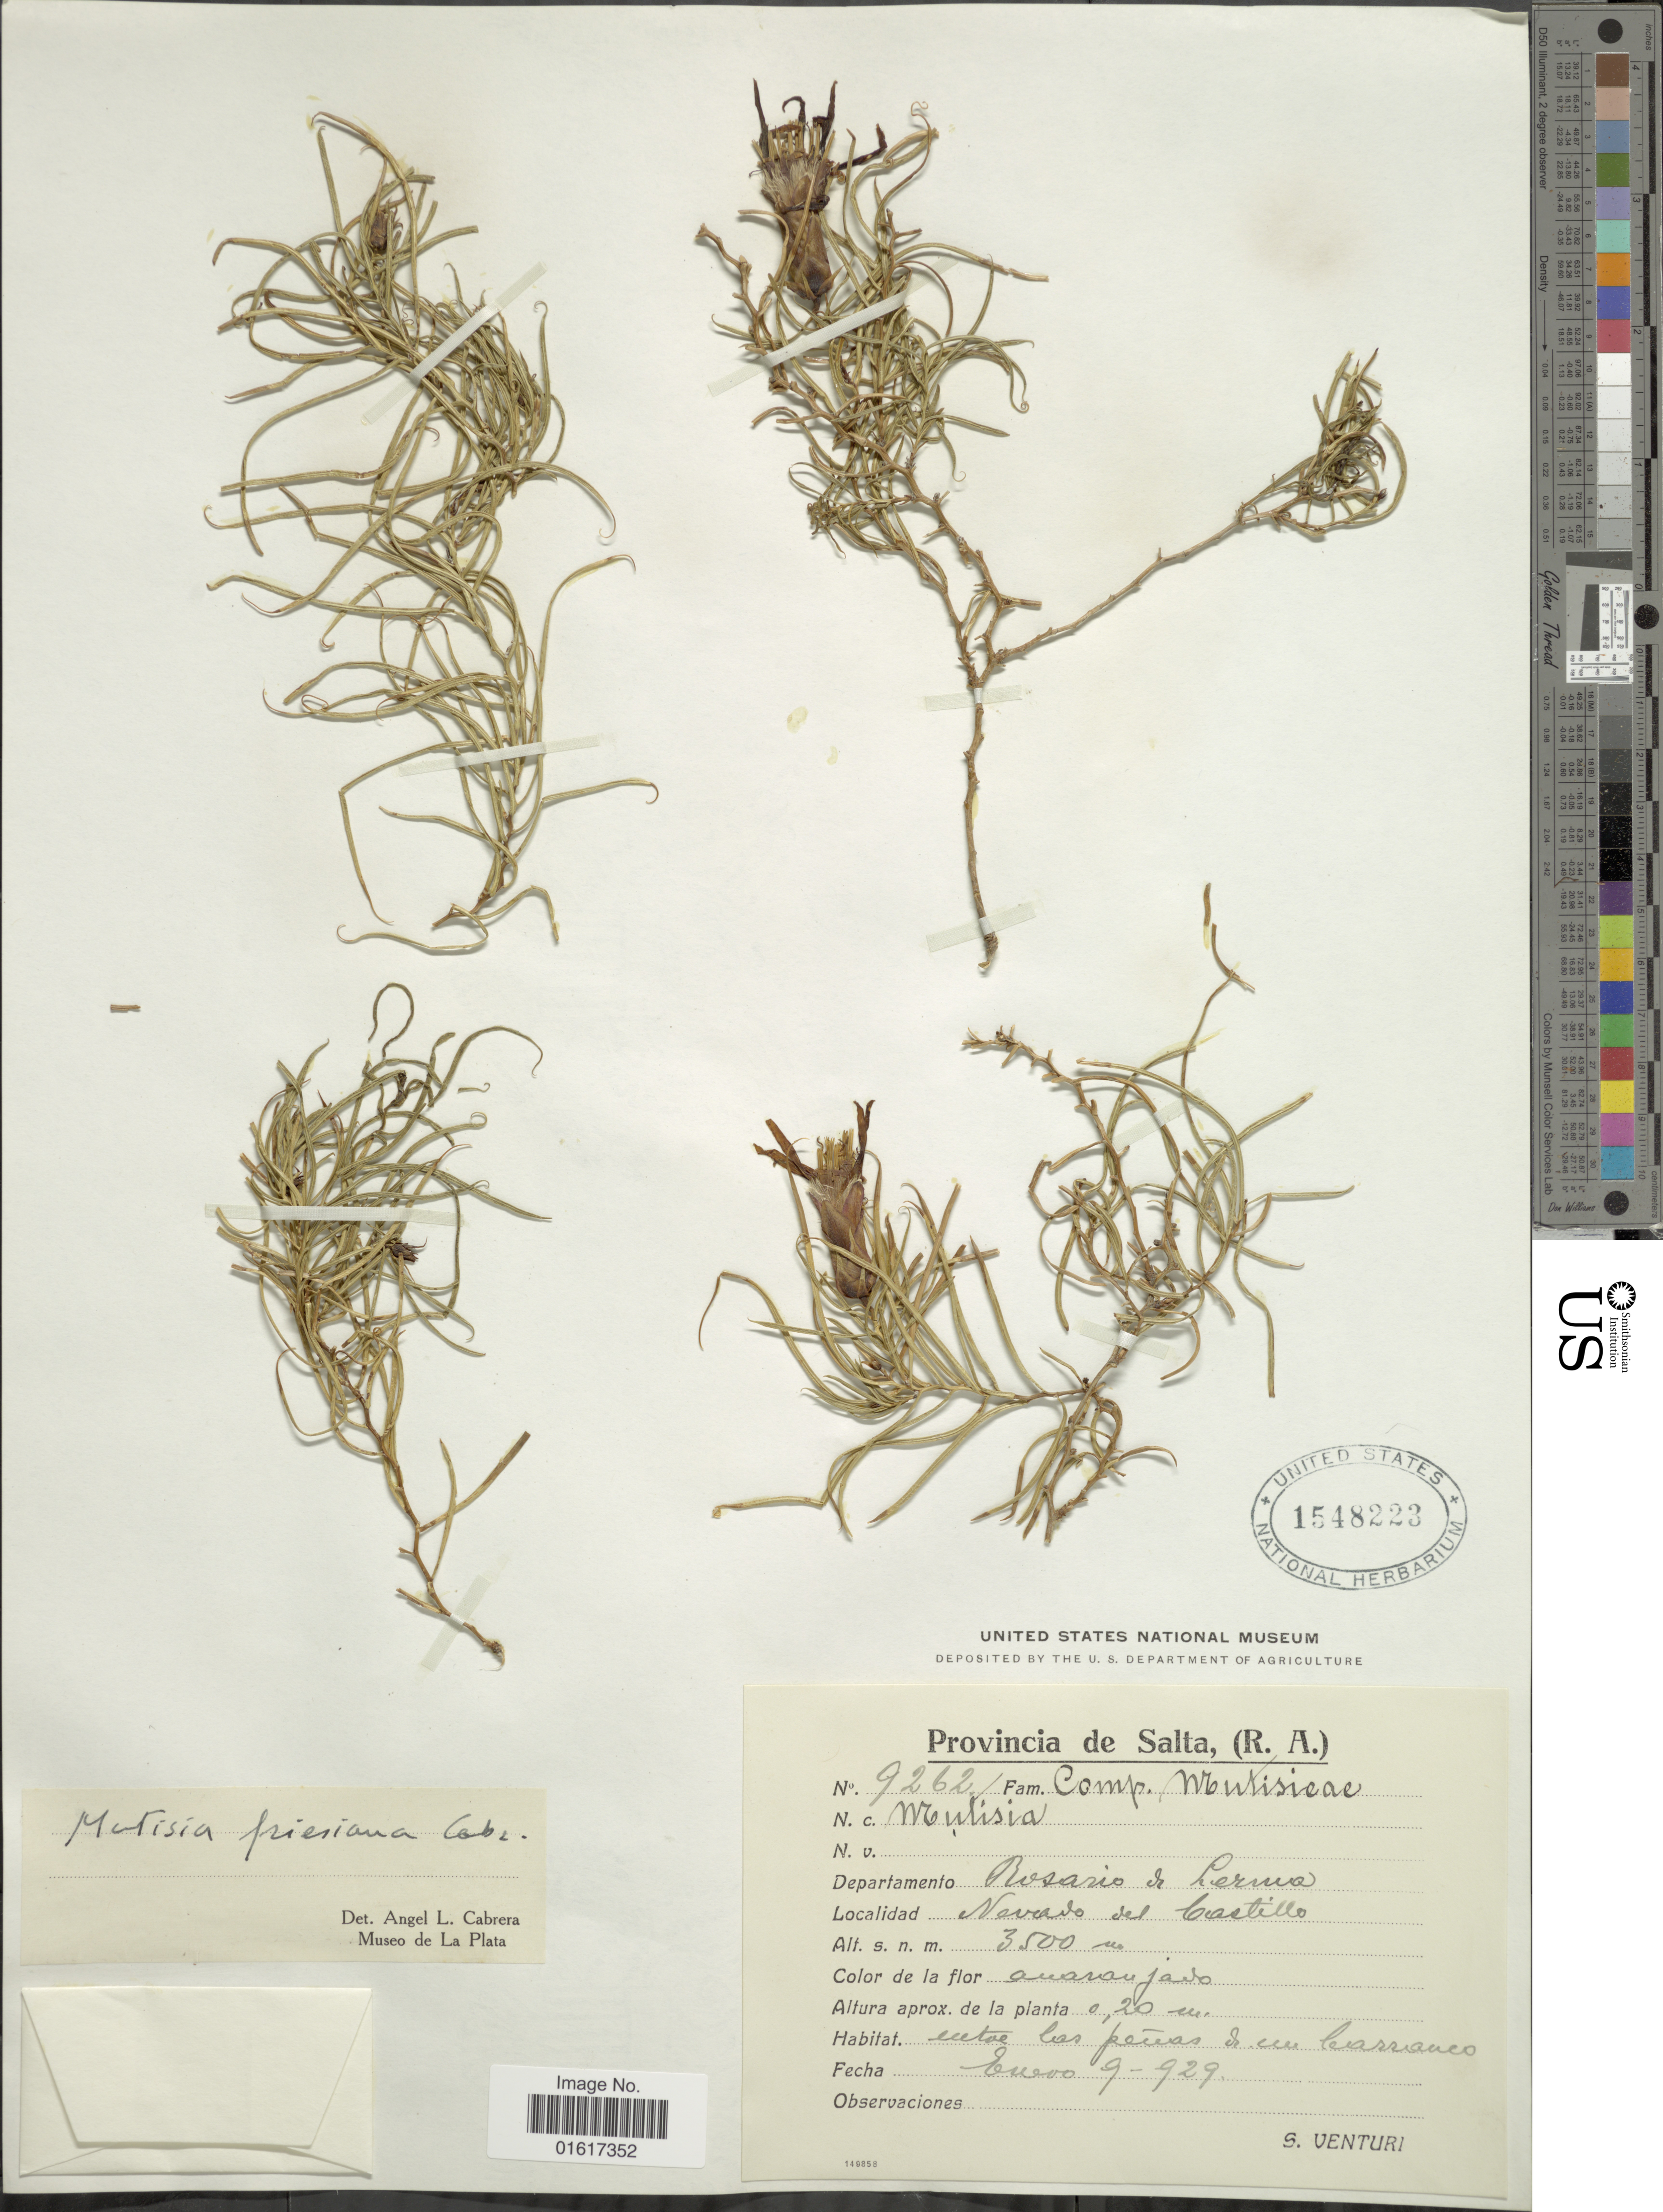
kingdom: Plantae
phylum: Tracheophyta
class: Magnoliopsida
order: Asterales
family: Asteraceae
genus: Mutisia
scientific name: Mutisia friesiana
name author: Cabrera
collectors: S. Venturi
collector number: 9262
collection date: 1929-01-09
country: Argentina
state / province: Salta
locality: Departamento Rosario & Leruva. Nevado del Castillo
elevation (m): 3500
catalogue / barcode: US 1548223